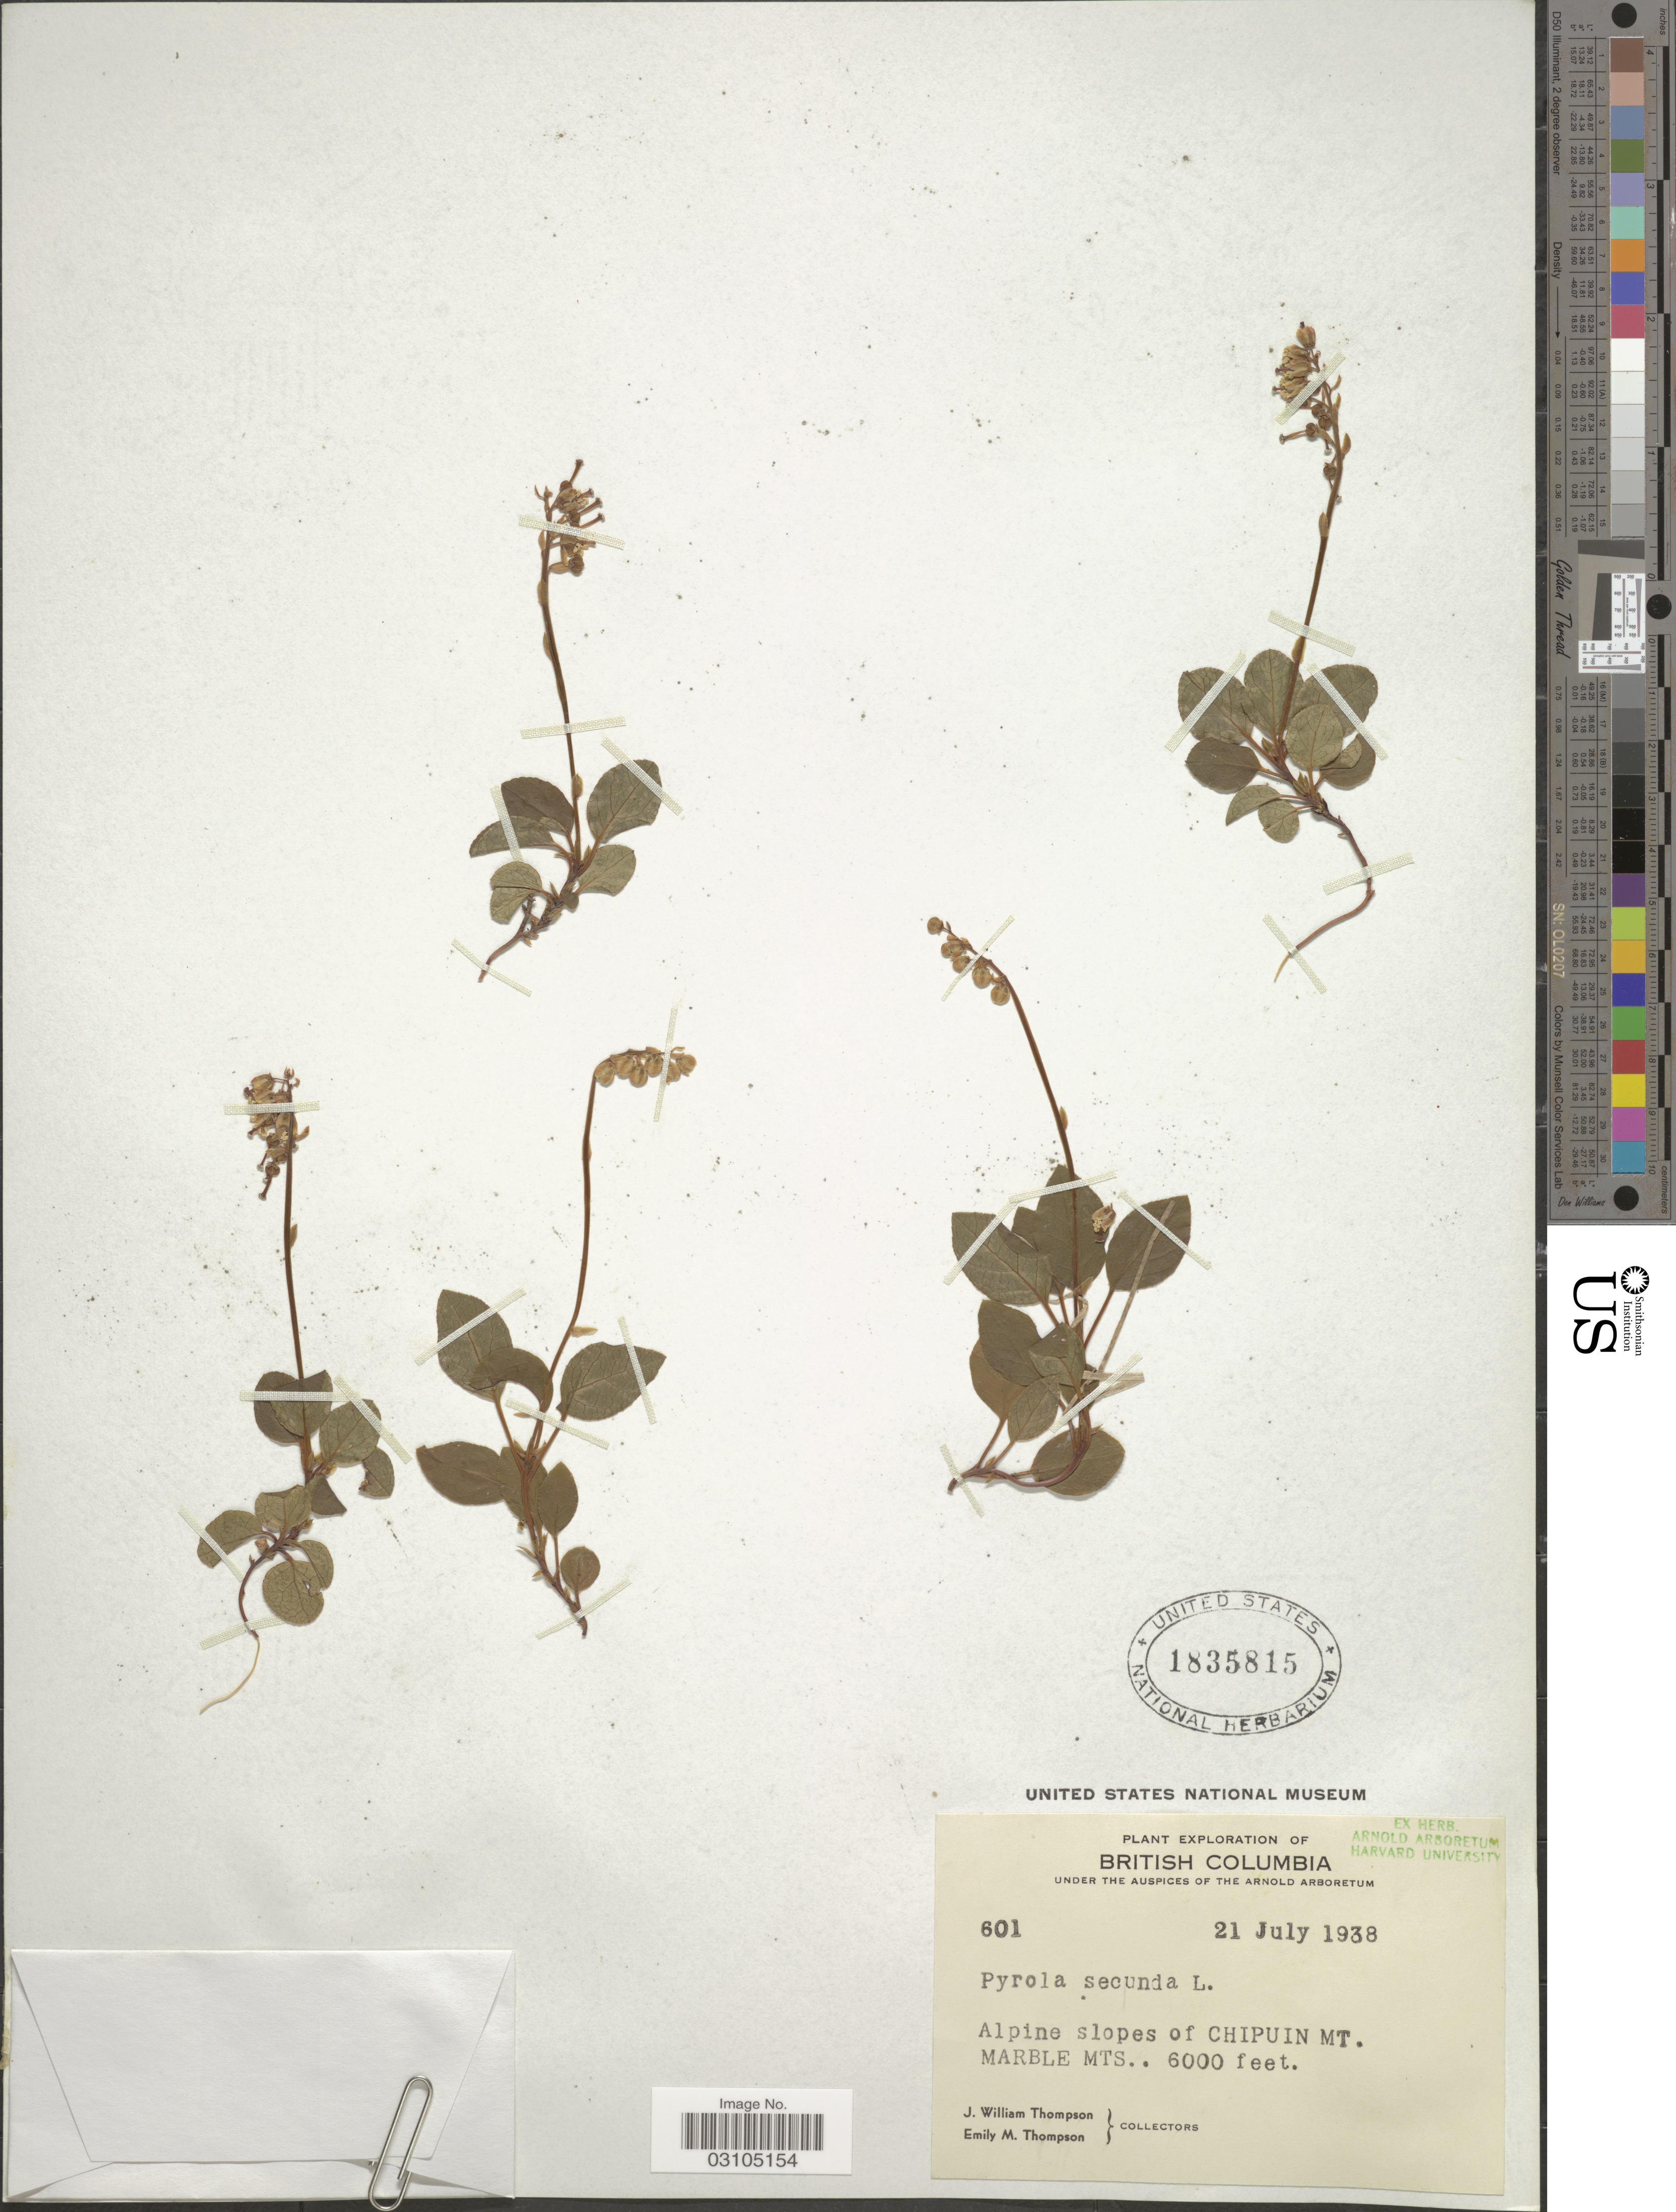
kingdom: Plantae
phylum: Tracheophyta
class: Magnoliopsida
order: Ericales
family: Ericaceae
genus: Orthilia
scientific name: Orthilia secunda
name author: (L.) House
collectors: J. W. Thompson & E. M. Thompson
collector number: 601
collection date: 1938-07-21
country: Canada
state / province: British Columbia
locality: Alpine slopes of Chipuin Mt. Marble Mts.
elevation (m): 1829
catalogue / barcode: US 1835815